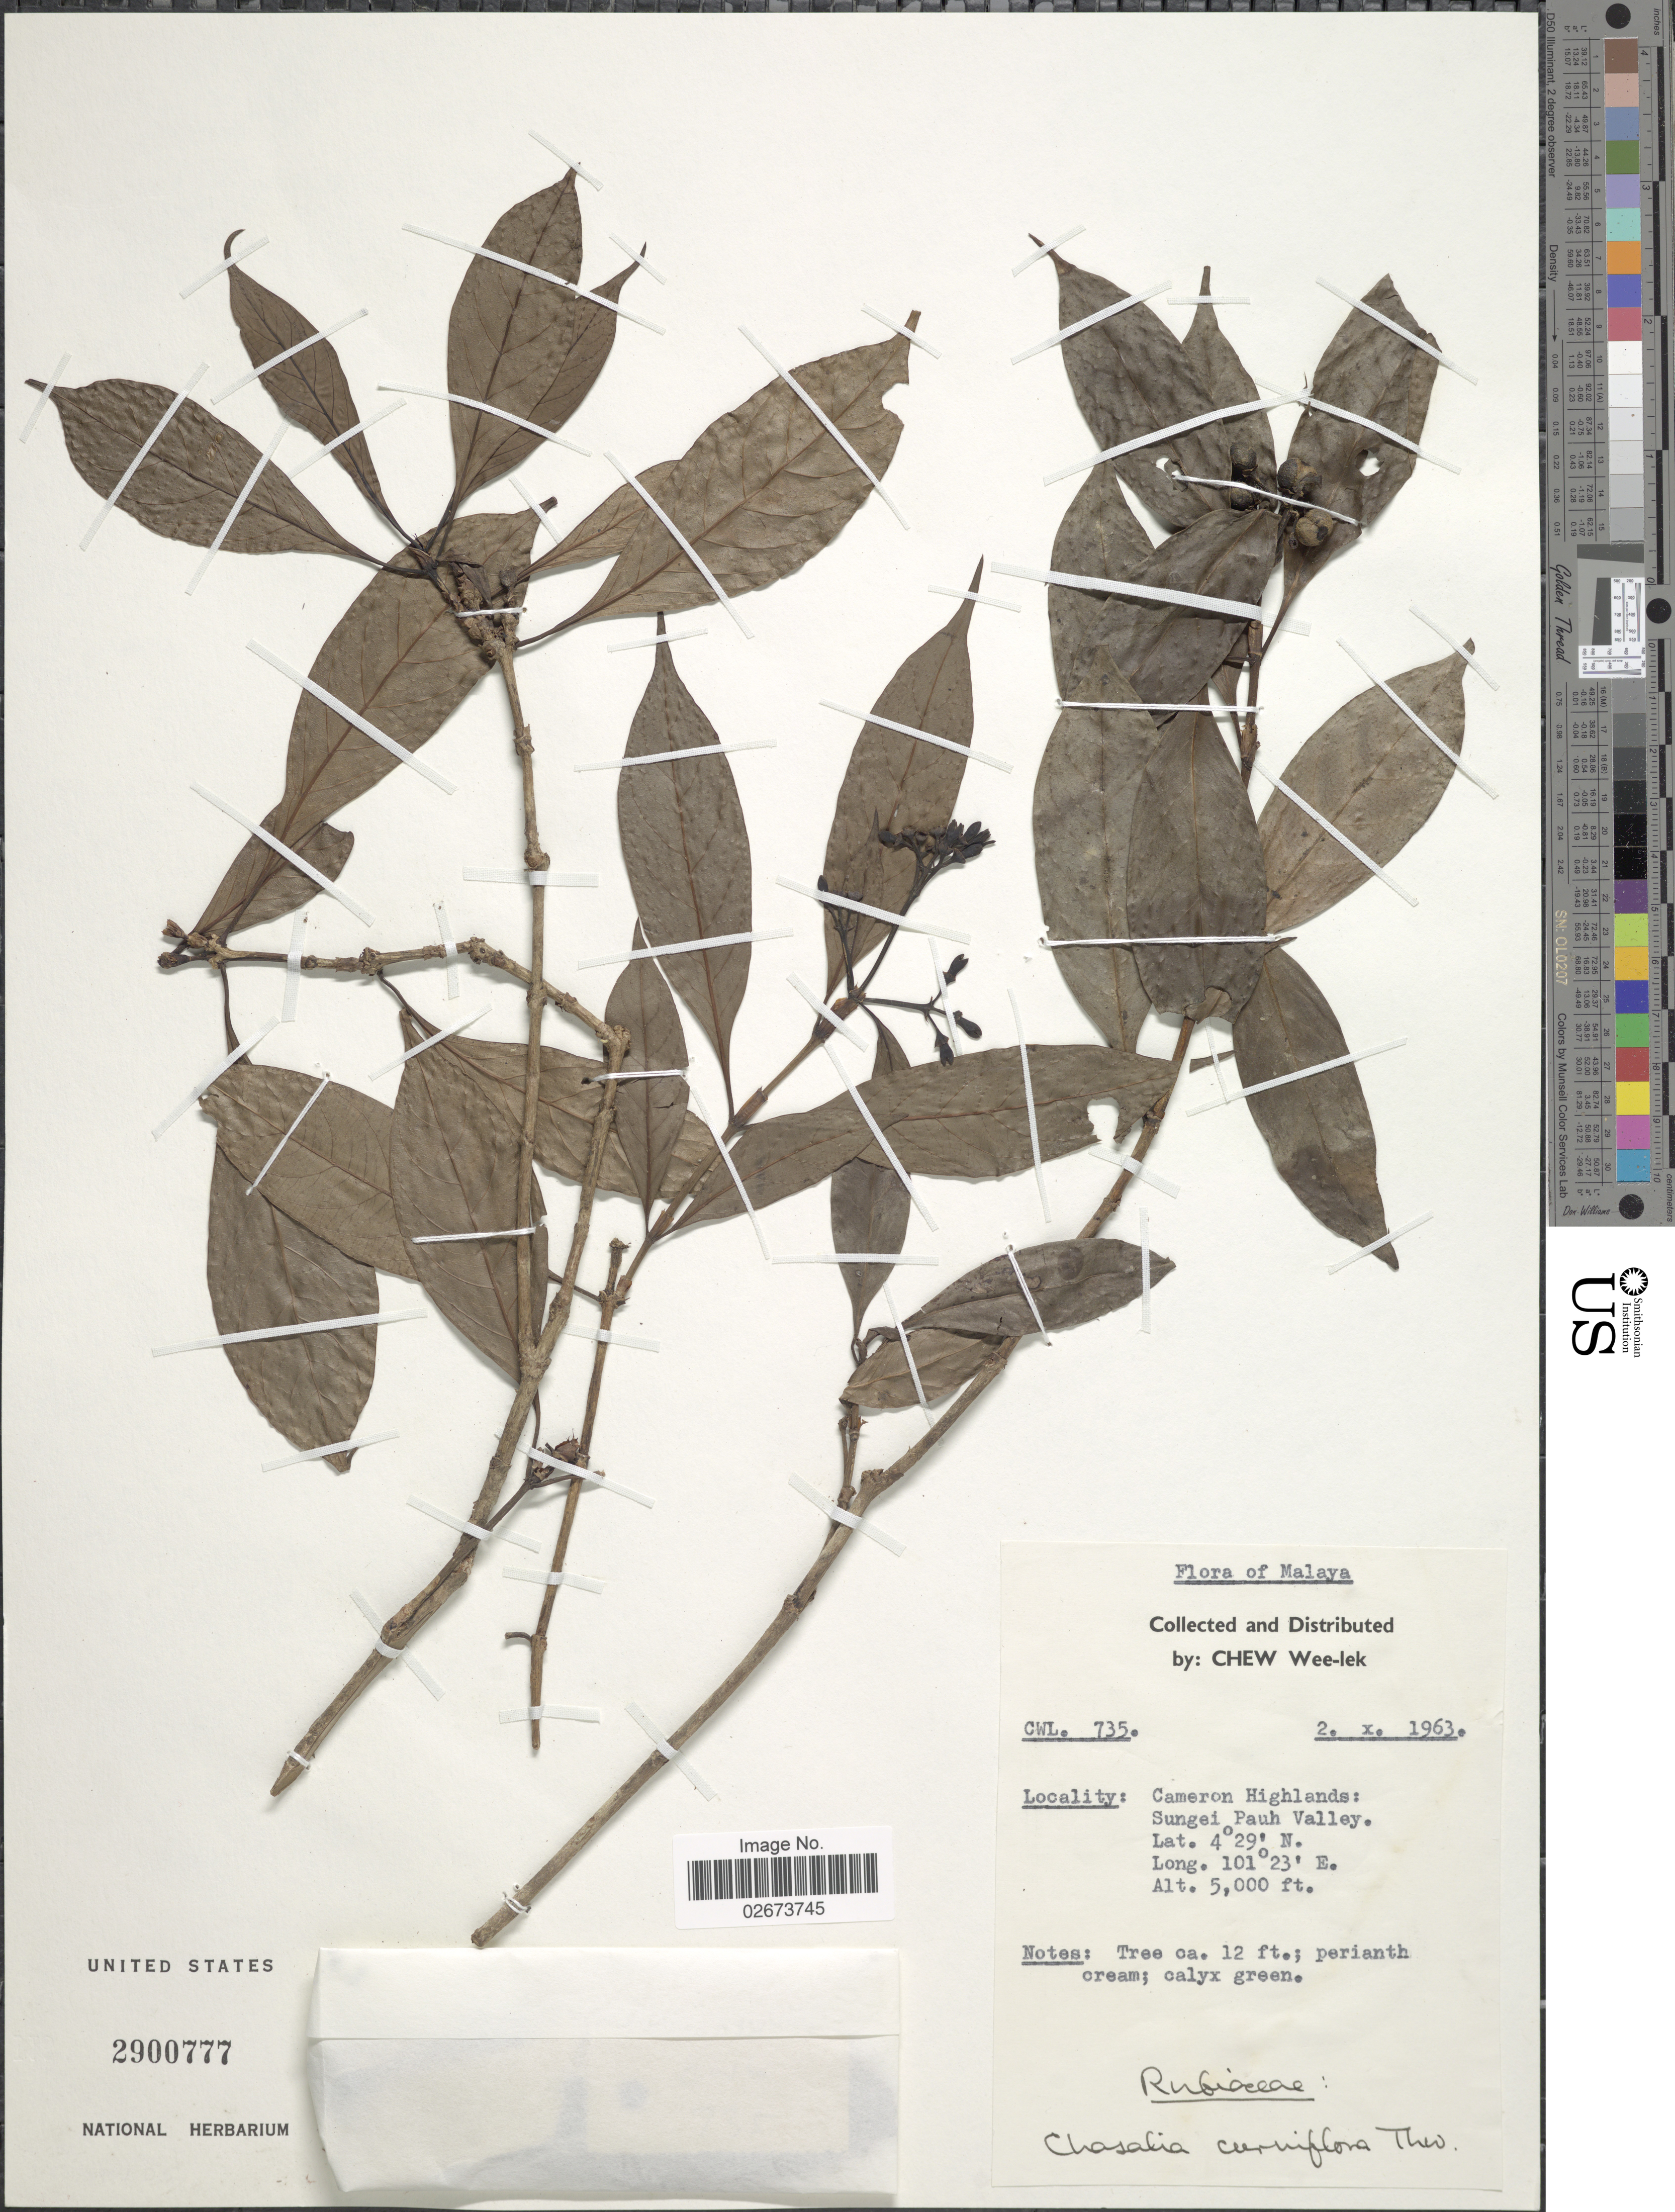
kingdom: Plantae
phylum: Tracheophyta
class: Magnoliopsida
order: Gentianales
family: Rubiaceae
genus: Chassalia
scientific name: Chassalia curviflora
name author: (Wall.) Thwaites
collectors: W. Chew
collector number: CWL 735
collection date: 1963-10-02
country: Malaysia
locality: Malaya, Cameron Highlands: Sungei Pauh Valley.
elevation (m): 1524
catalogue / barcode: US 2900777